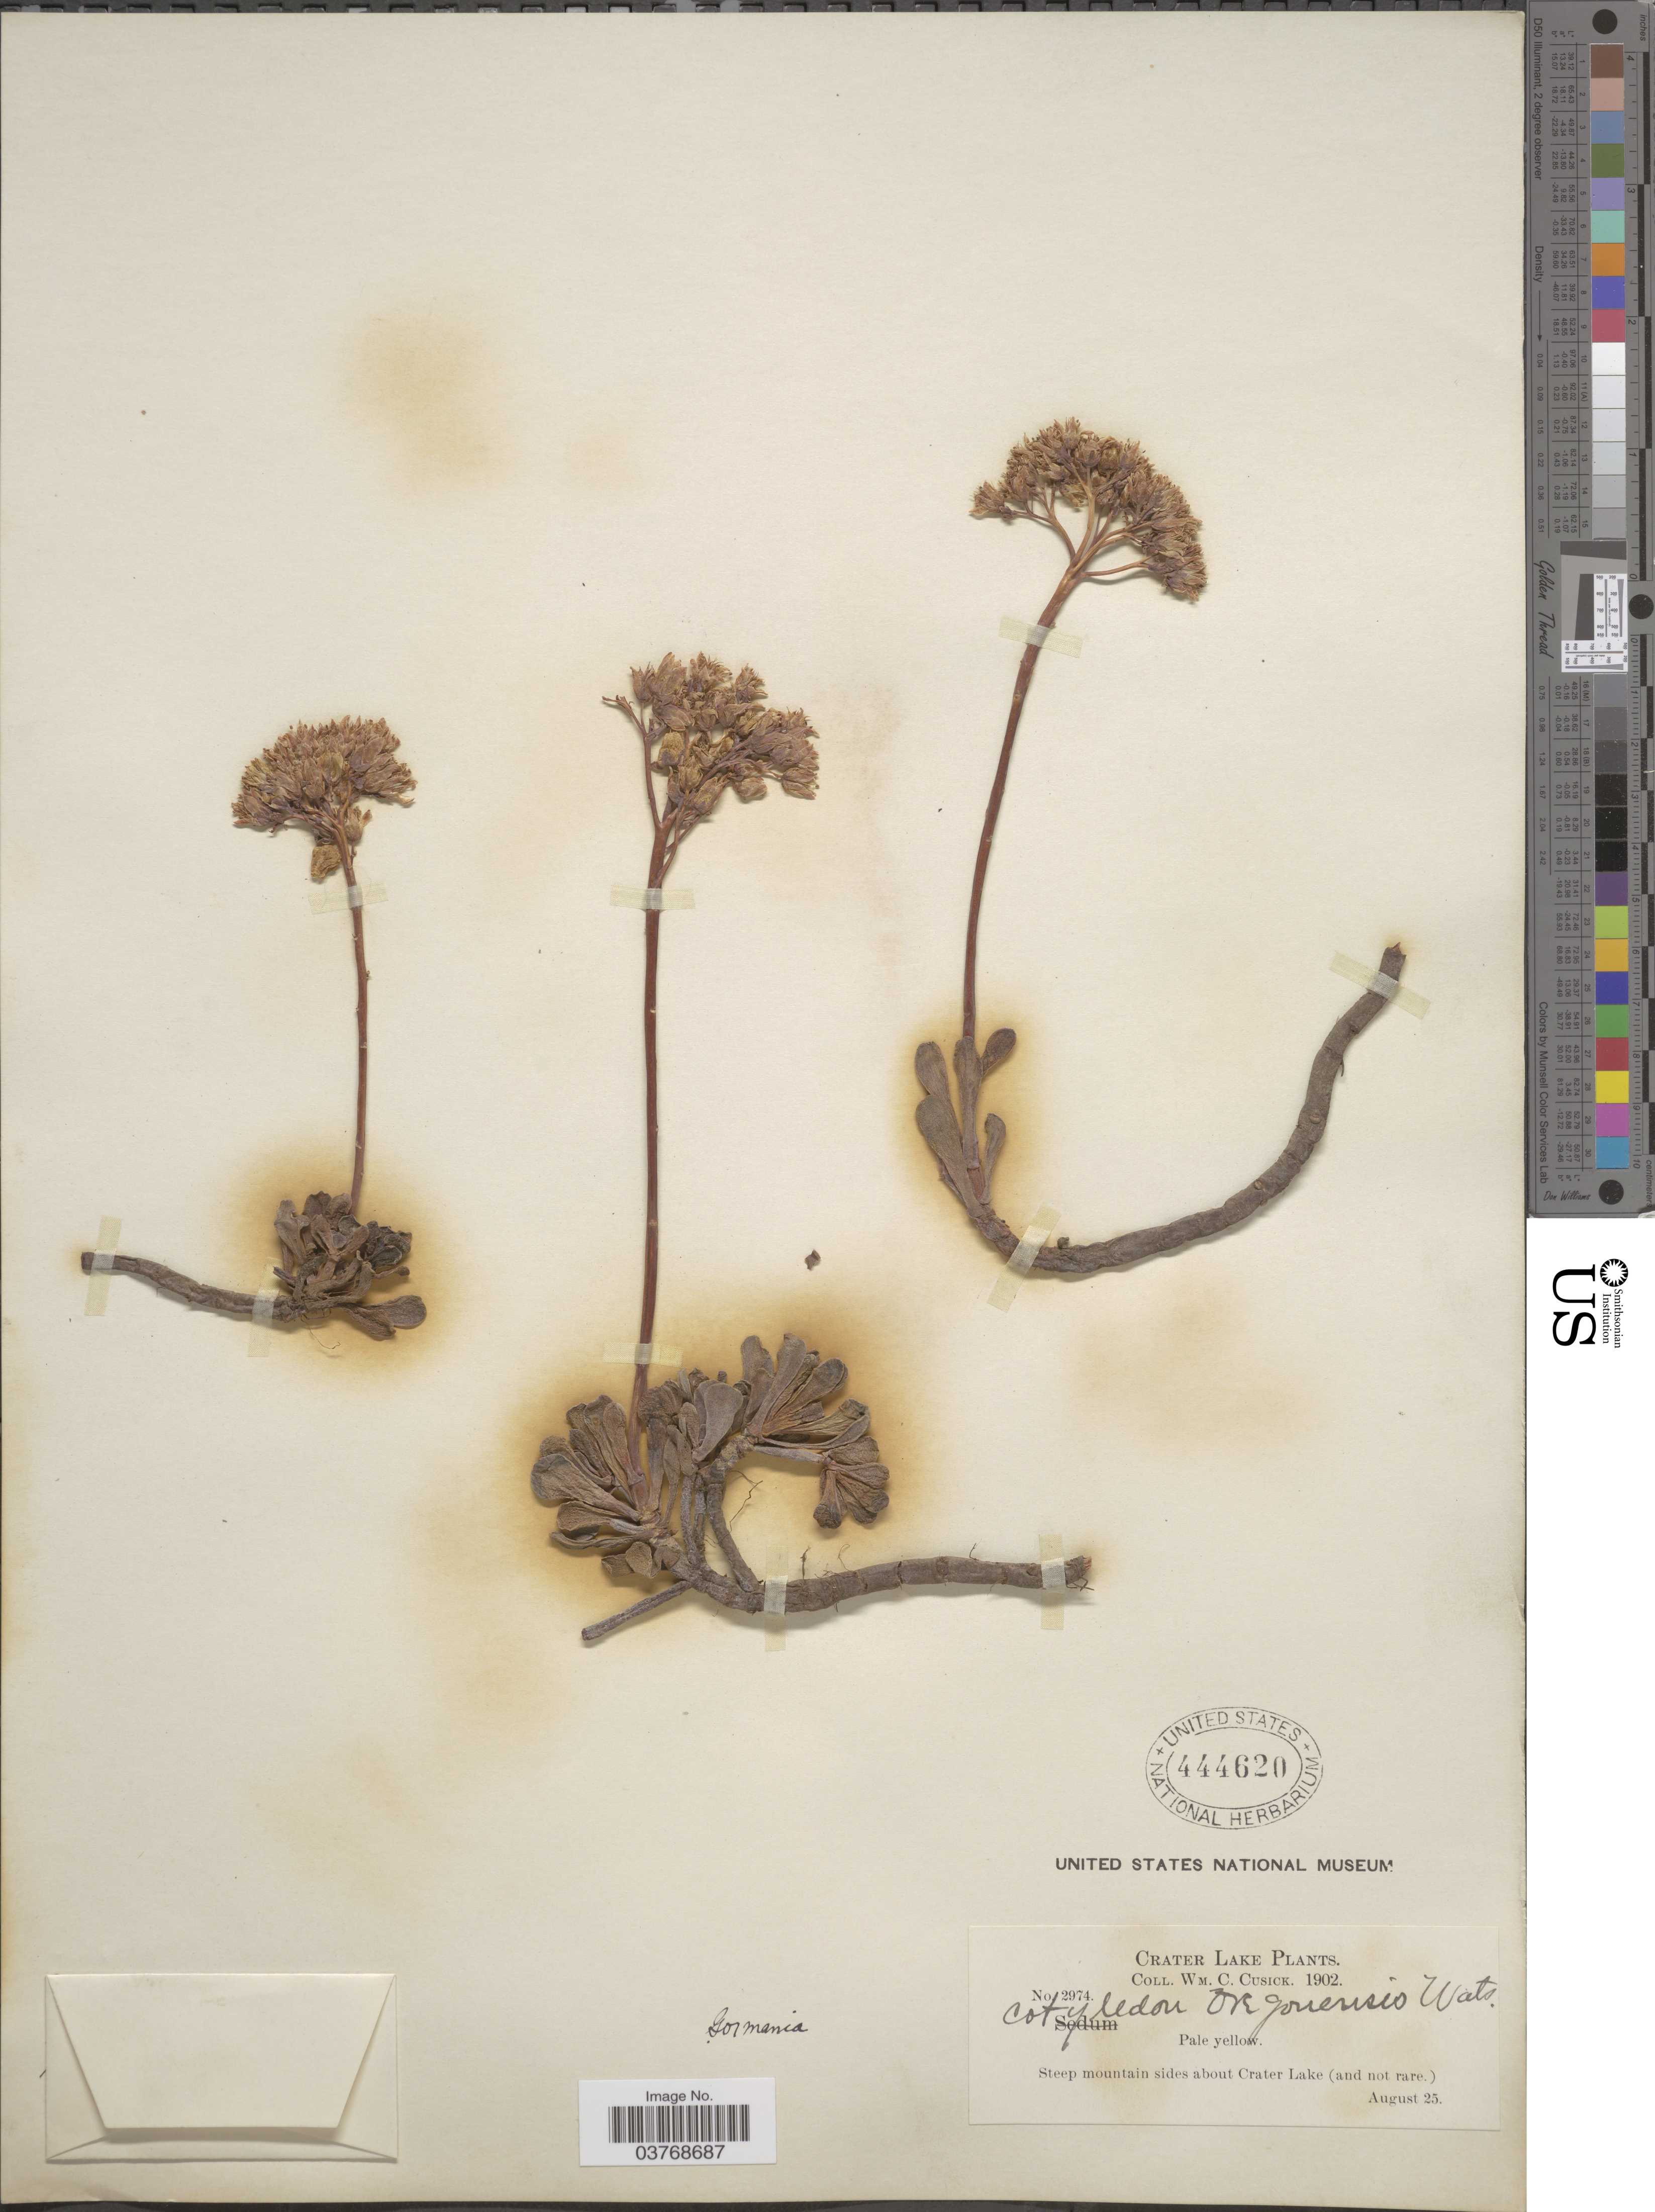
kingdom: Plantae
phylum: Tracheophyta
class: Magnoliopsida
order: Saxifragales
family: Crassulaceae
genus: Sedum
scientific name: Sedum oregonense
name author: (S. Watson) M. Peck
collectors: W. C. Cusick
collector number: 2974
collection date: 1902-08-25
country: United States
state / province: Oregon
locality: Crater Lake. Steep mountain sides about Crater Lake.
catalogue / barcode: US 444620